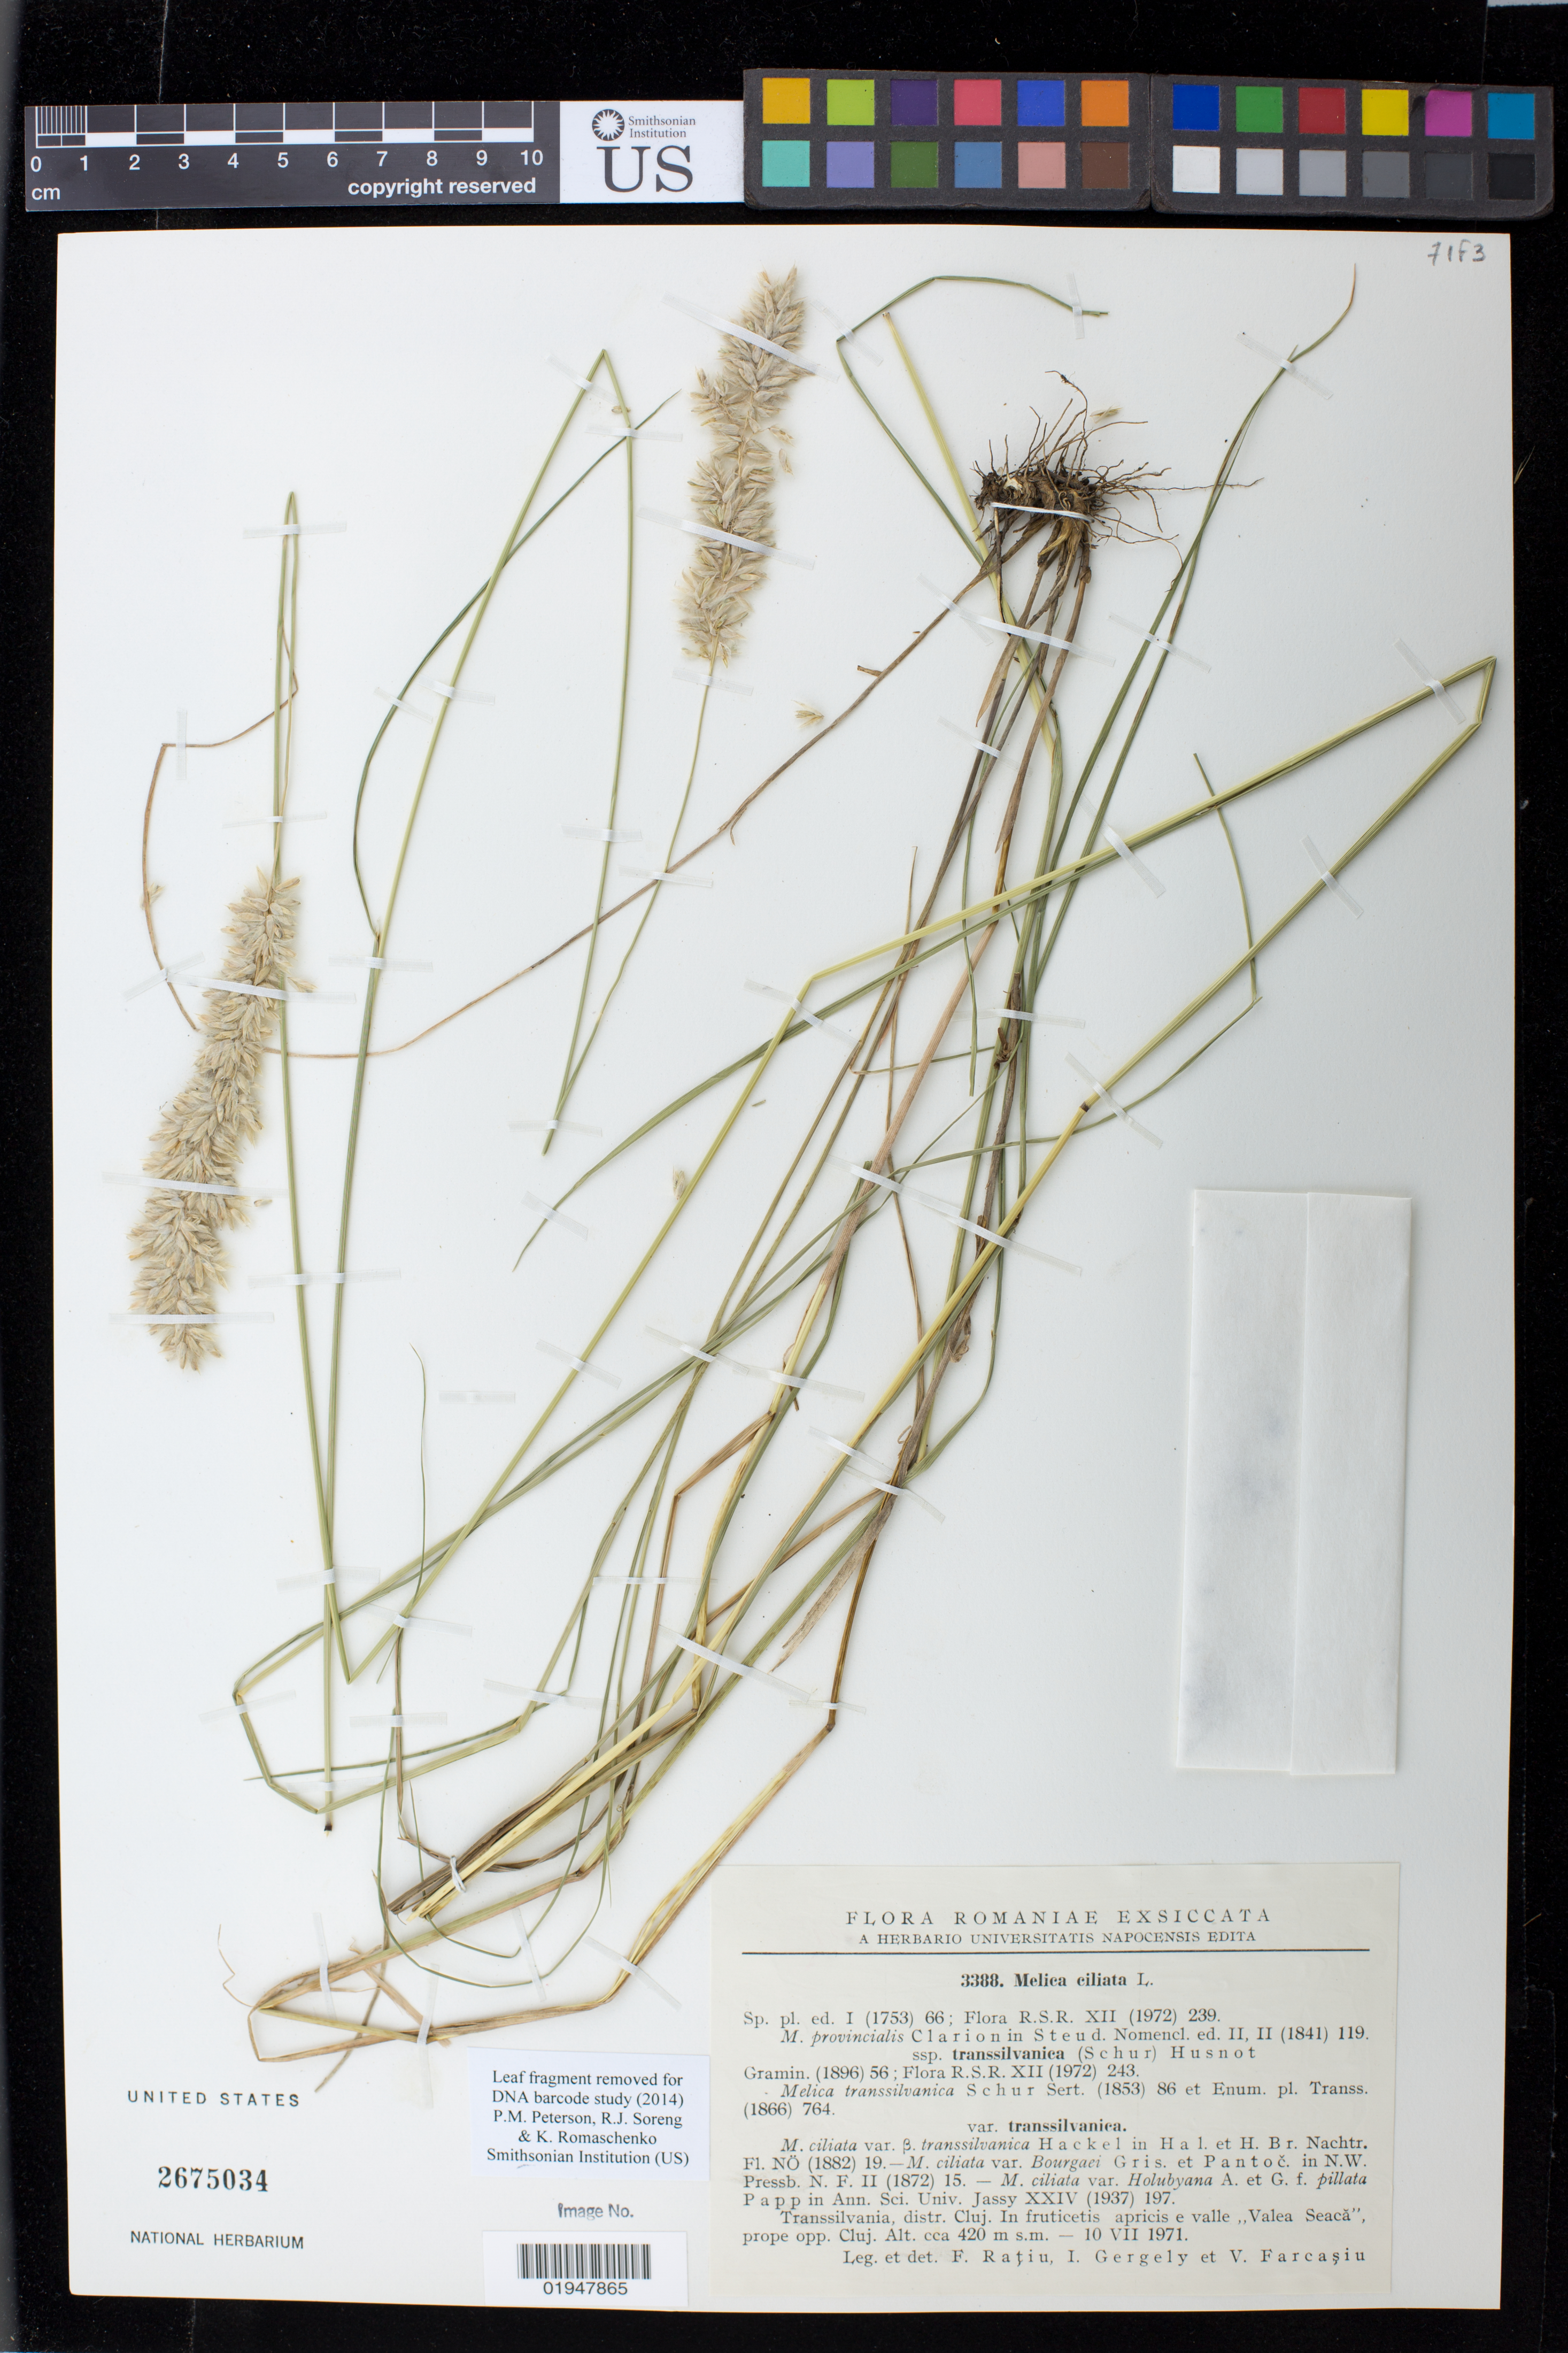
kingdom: Plantae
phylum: Tracheophyta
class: Liliopsida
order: Poales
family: Poaceae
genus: Melica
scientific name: Melica ciliata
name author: L.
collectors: F. Ratiu, I. Gergely & V. Farcasiu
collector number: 3388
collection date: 1971-07-10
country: Romania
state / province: Cluj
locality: Transsilvania [Transylvania], distr. Cluj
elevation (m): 420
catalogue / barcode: US 2675034